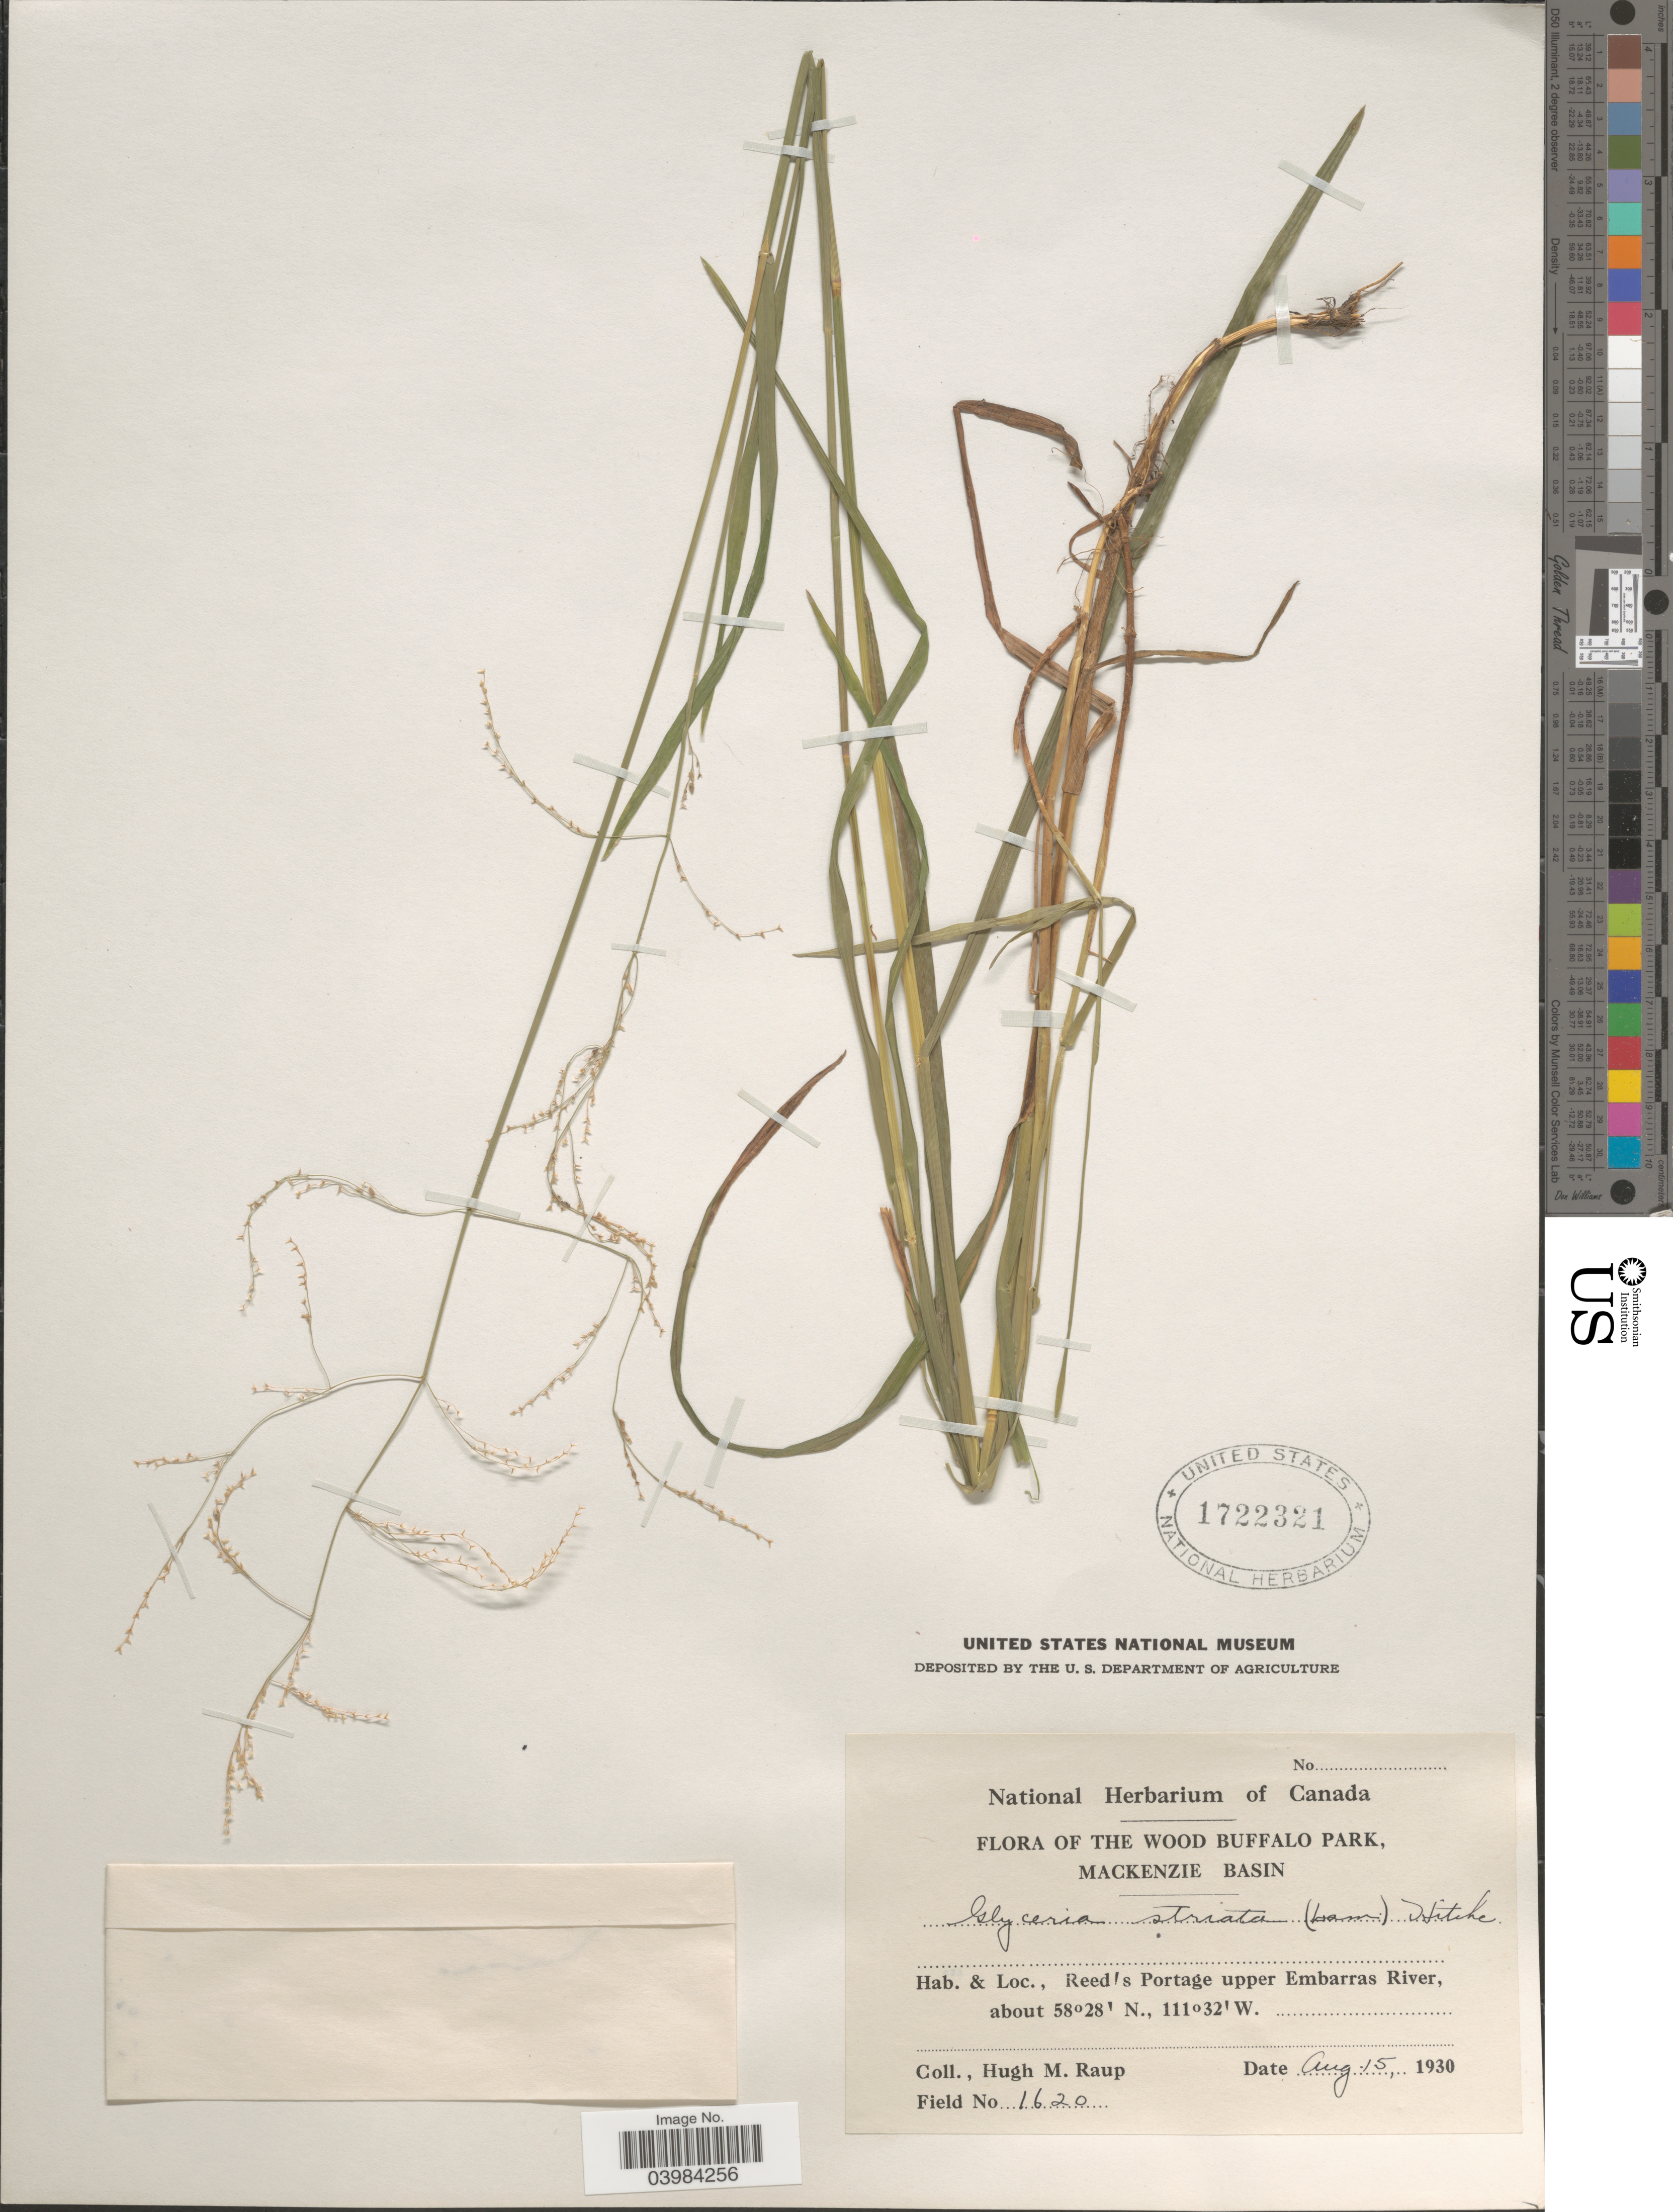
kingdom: Plantae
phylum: Tracheophyta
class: Liliopsida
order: Poales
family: Poaceae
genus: Glyceria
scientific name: Glyceria striata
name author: (Lam.) Hitchc.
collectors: H. Raup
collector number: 1620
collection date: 1930-08-15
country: Canada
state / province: Alberta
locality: The Wood Buffalo Park, Mackenzie Basin. Reed's Portage upper Embarras River.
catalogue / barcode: US 1722321